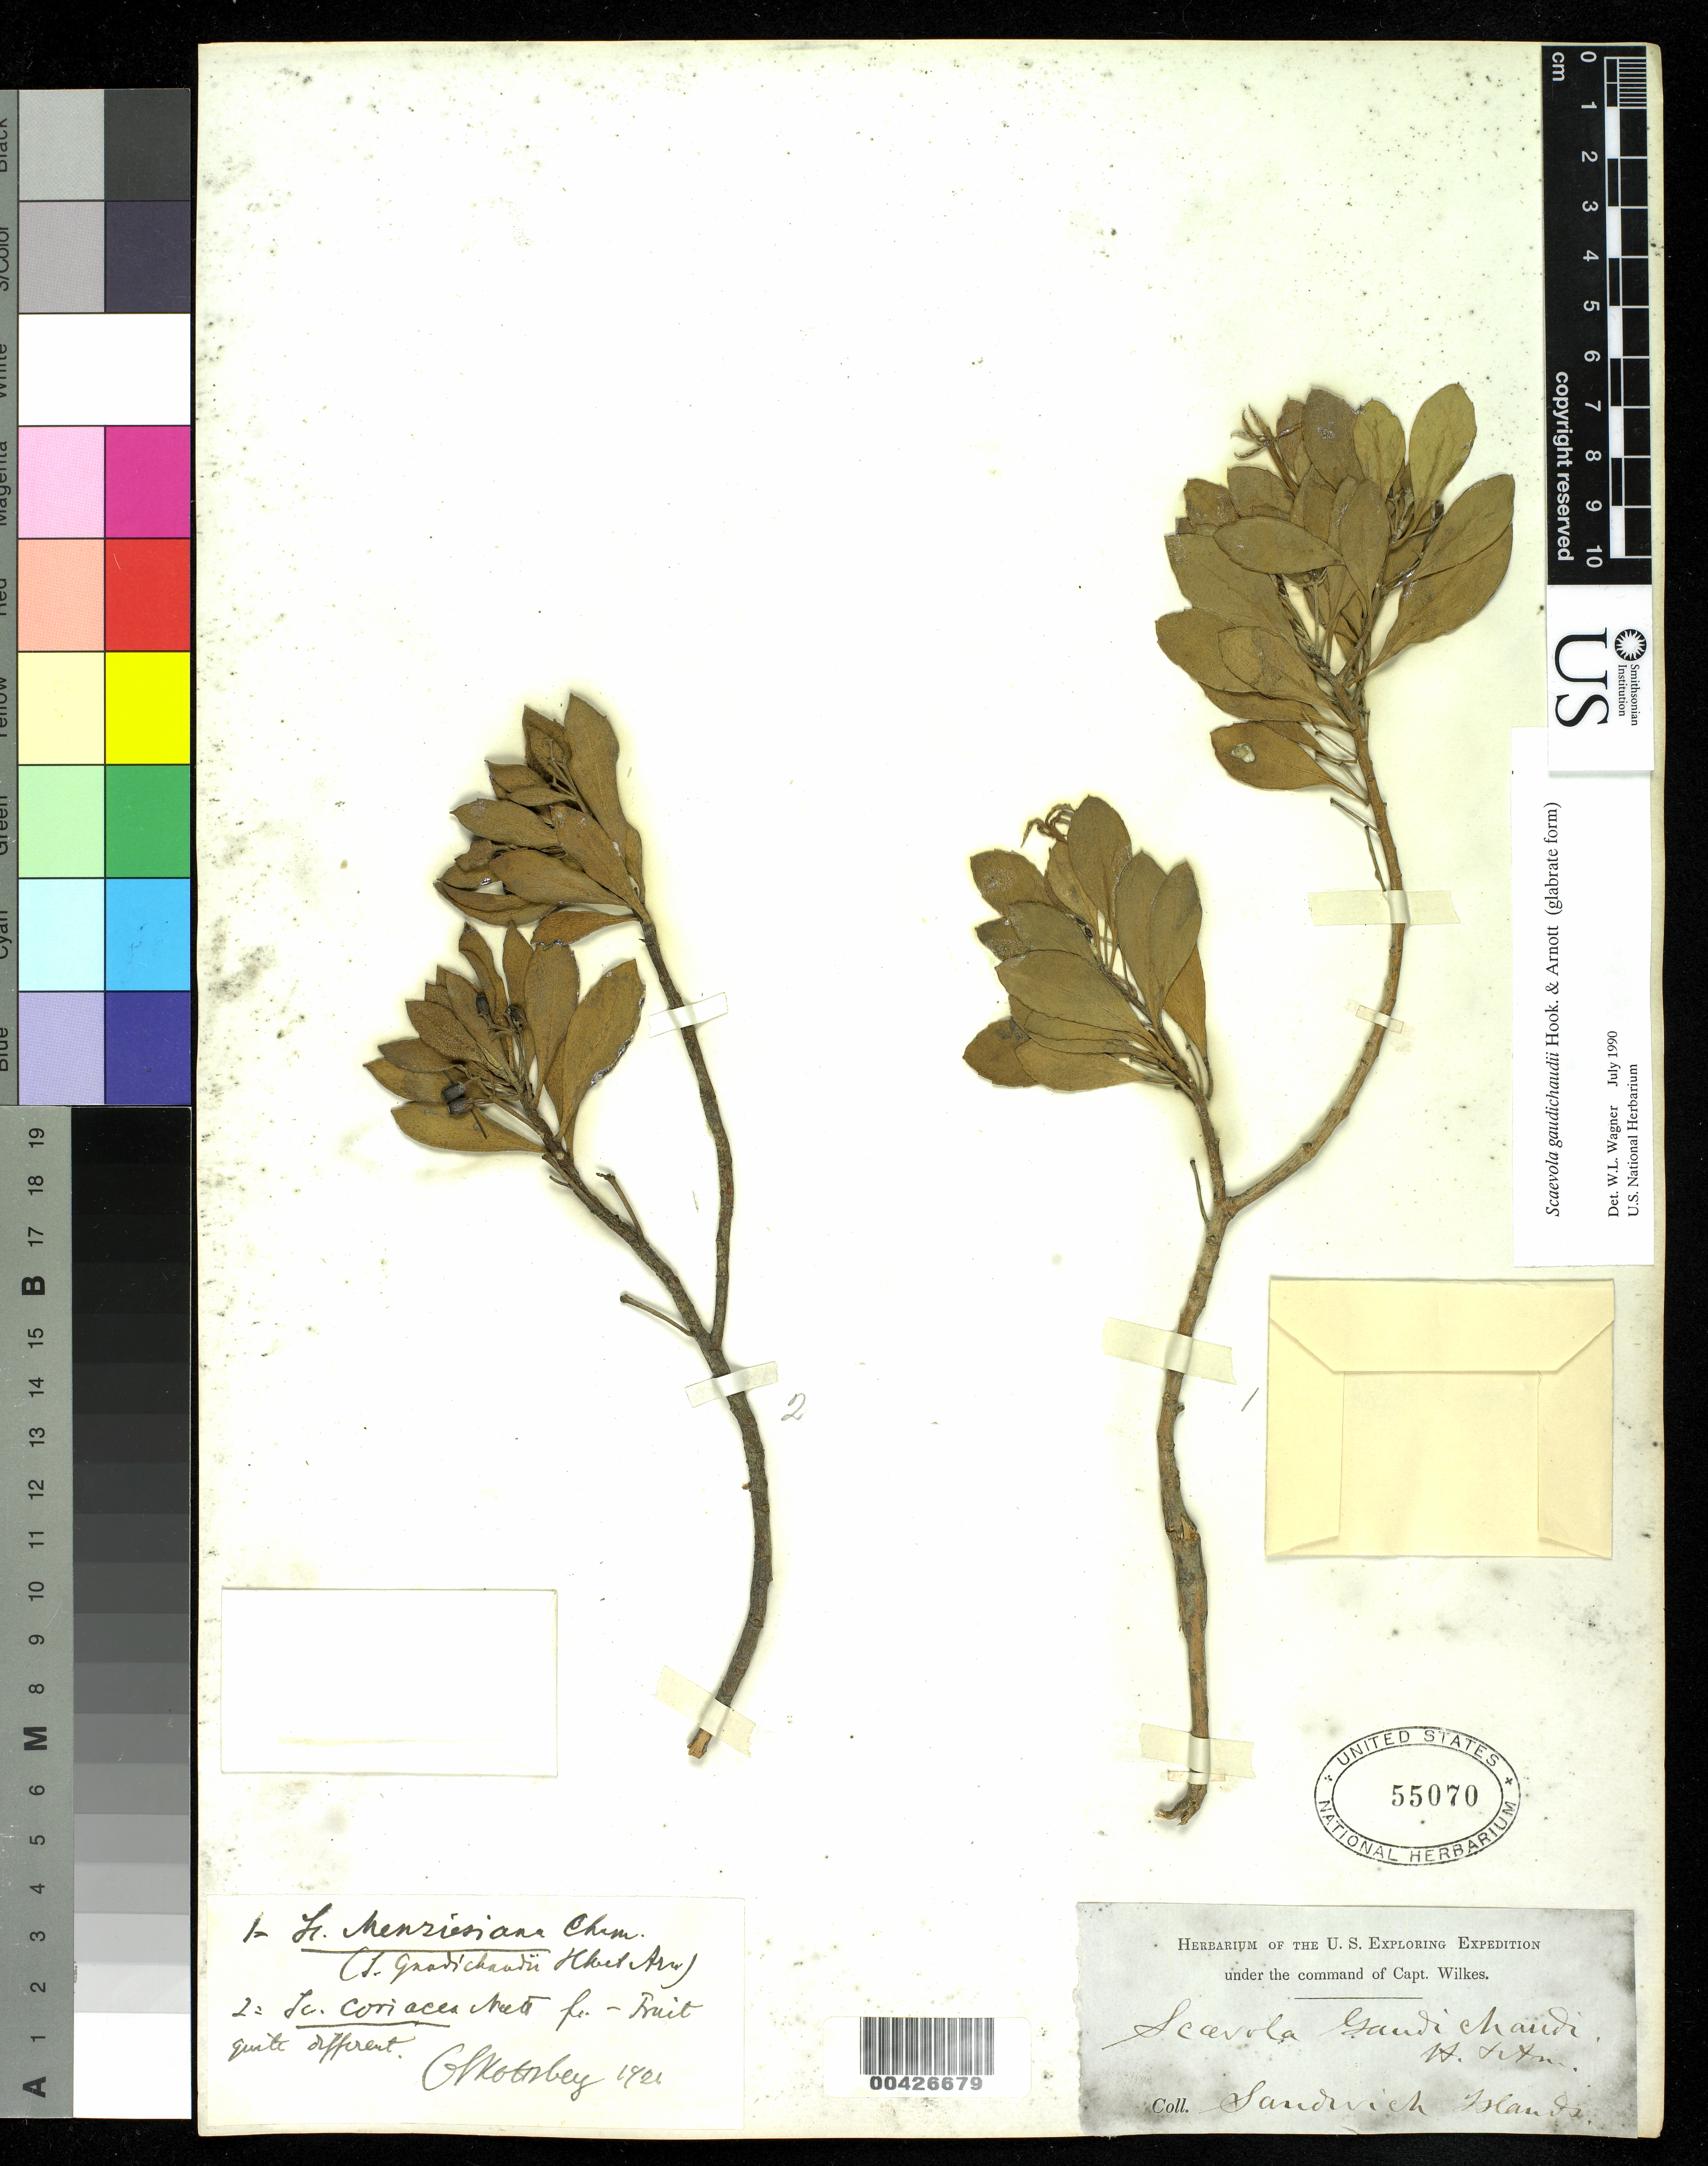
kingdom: Plantae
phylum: Tracheophyta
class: Magnoliopsida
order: Asterales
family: Goodeniaceae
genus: Scaevola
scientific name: Scaevola gaudichaudii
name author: Hook. & Arn.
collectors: Wilkes Explor. Exped.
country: United States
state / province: Hawaii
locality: Sandwich Islands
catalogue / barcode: US 55070